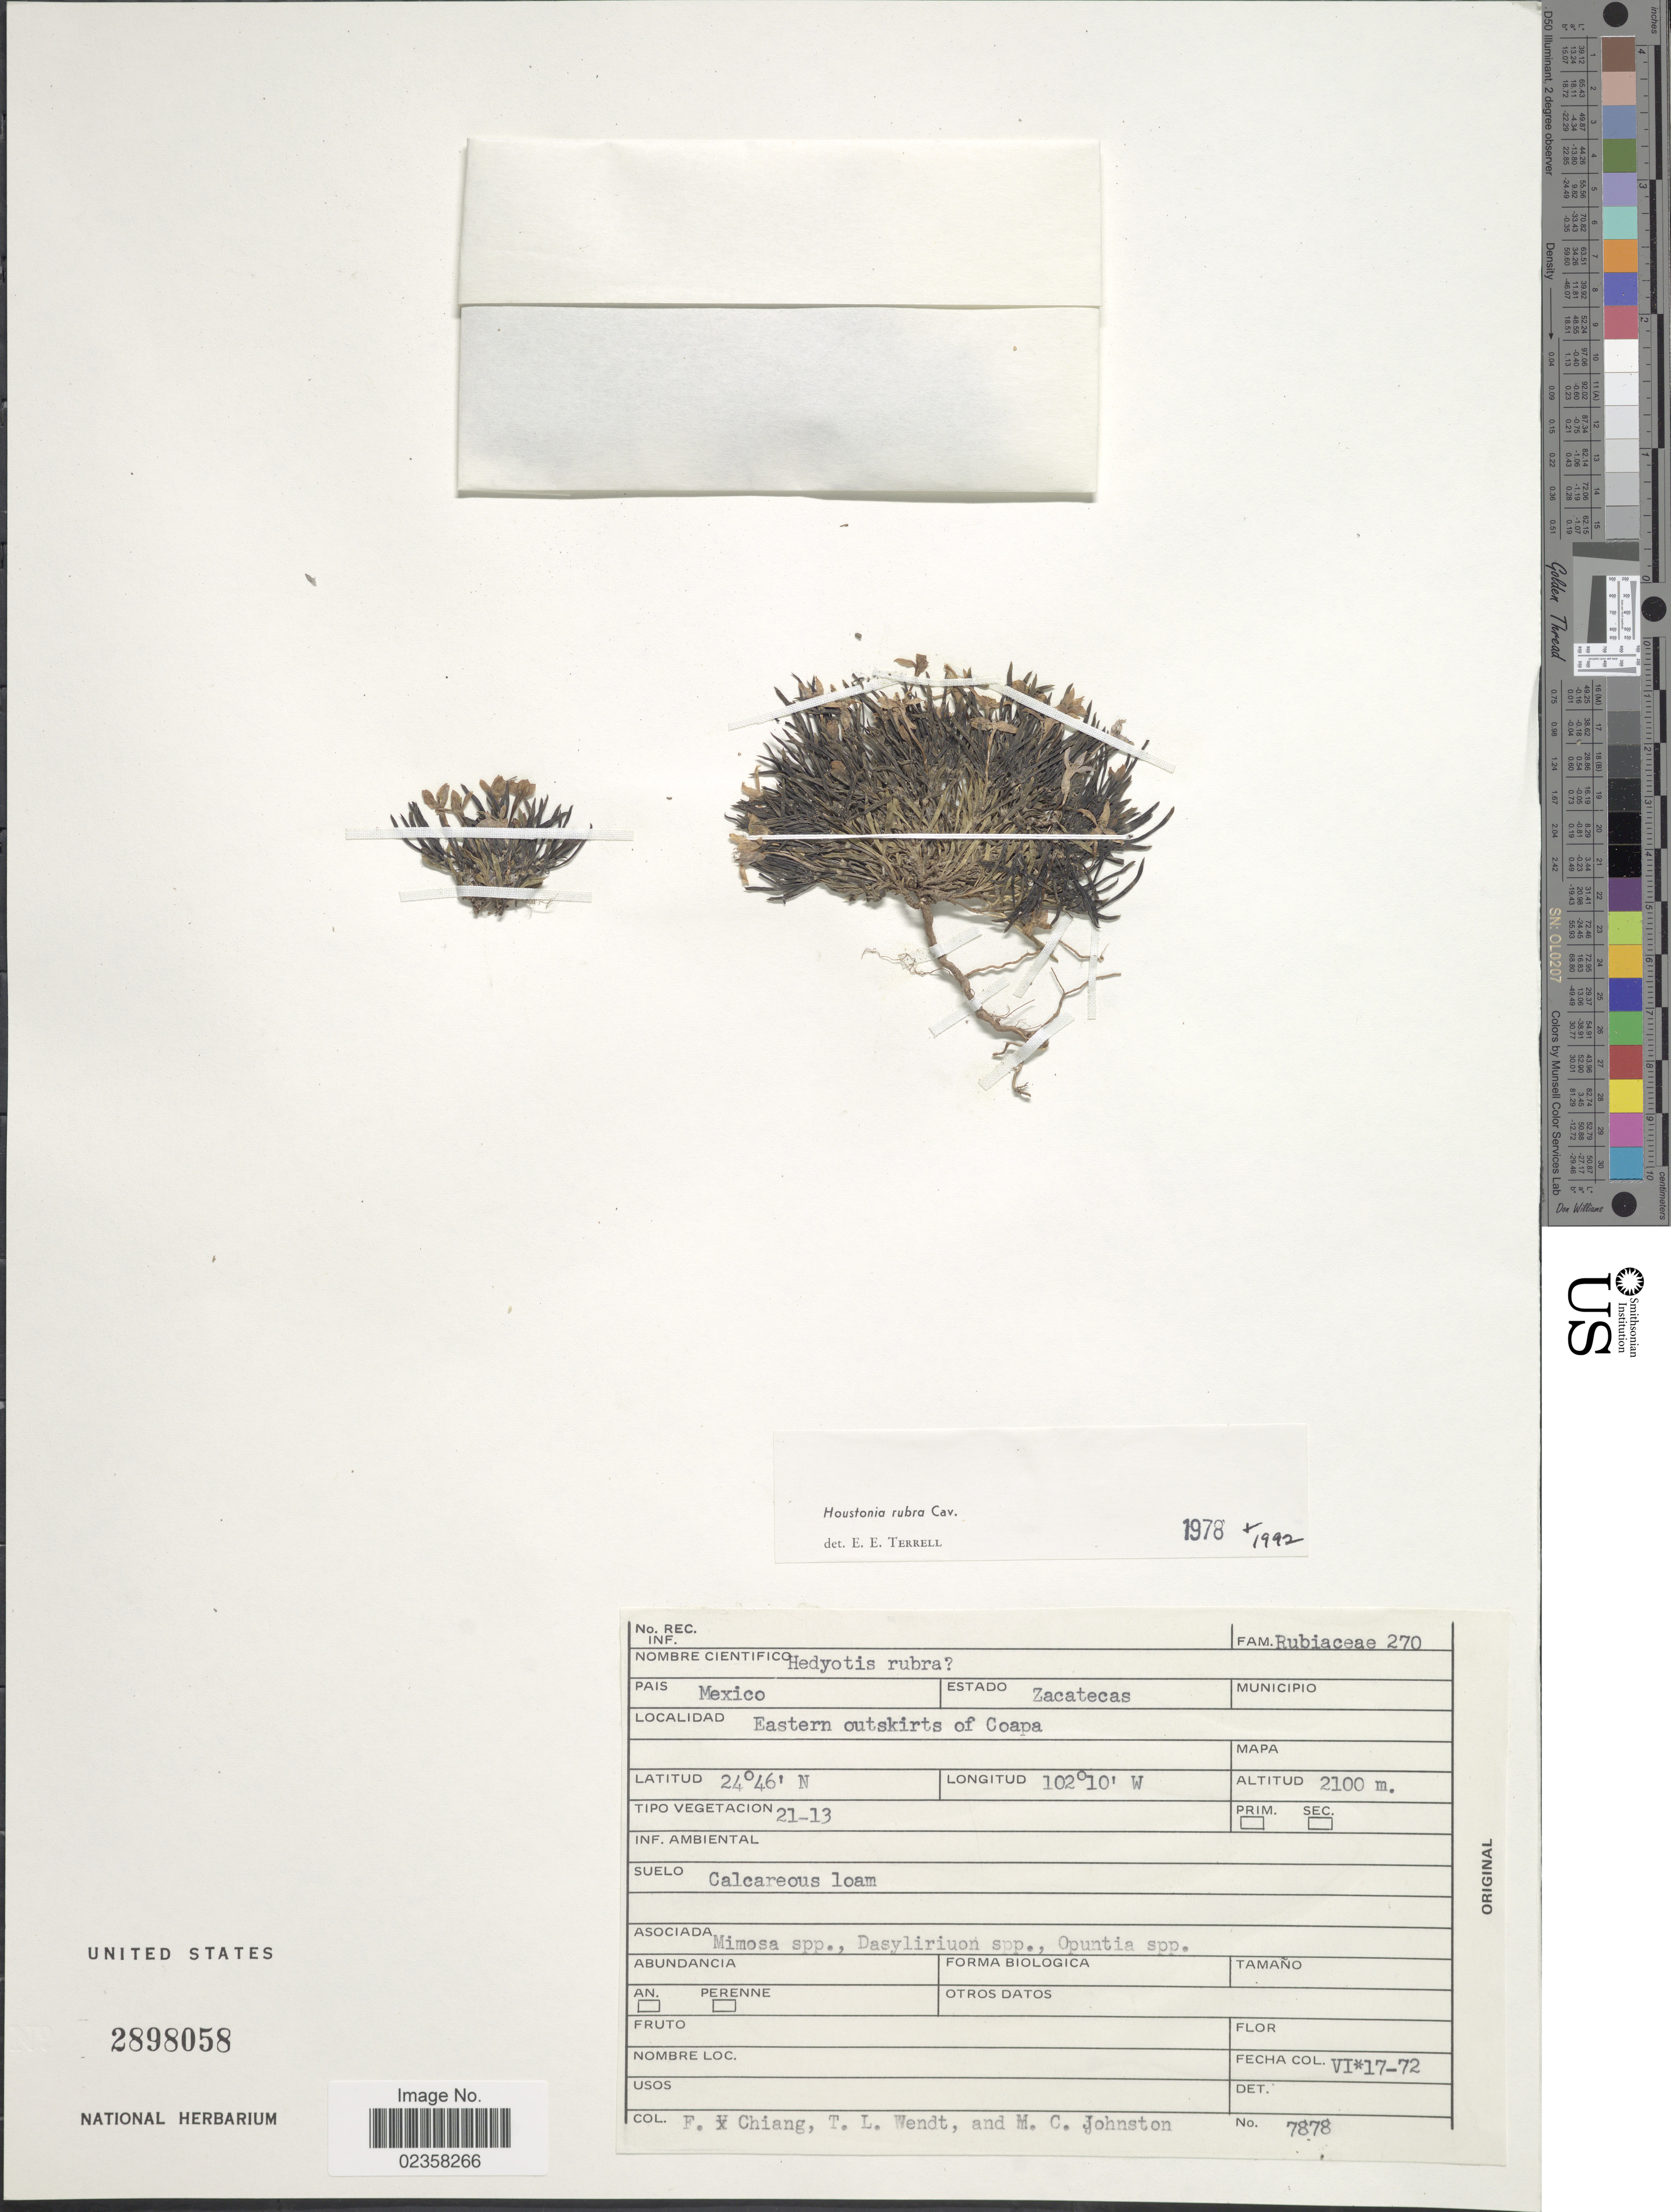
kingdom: Plantae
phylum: Tracheophyta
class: Magnoliopsida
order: Gentianales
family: Rubiaceae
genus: Houstonia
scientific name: Houstonia rubra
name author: Cav.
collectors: F. Chiang, T. L. Wendt & M. Johnston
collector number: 7878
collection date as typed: Transcribed d/m/y: 17/6/72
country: Mexico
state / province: Zacatecas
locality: Eastern outskirts of Coapa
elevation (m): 2100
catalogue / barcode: US 2898058